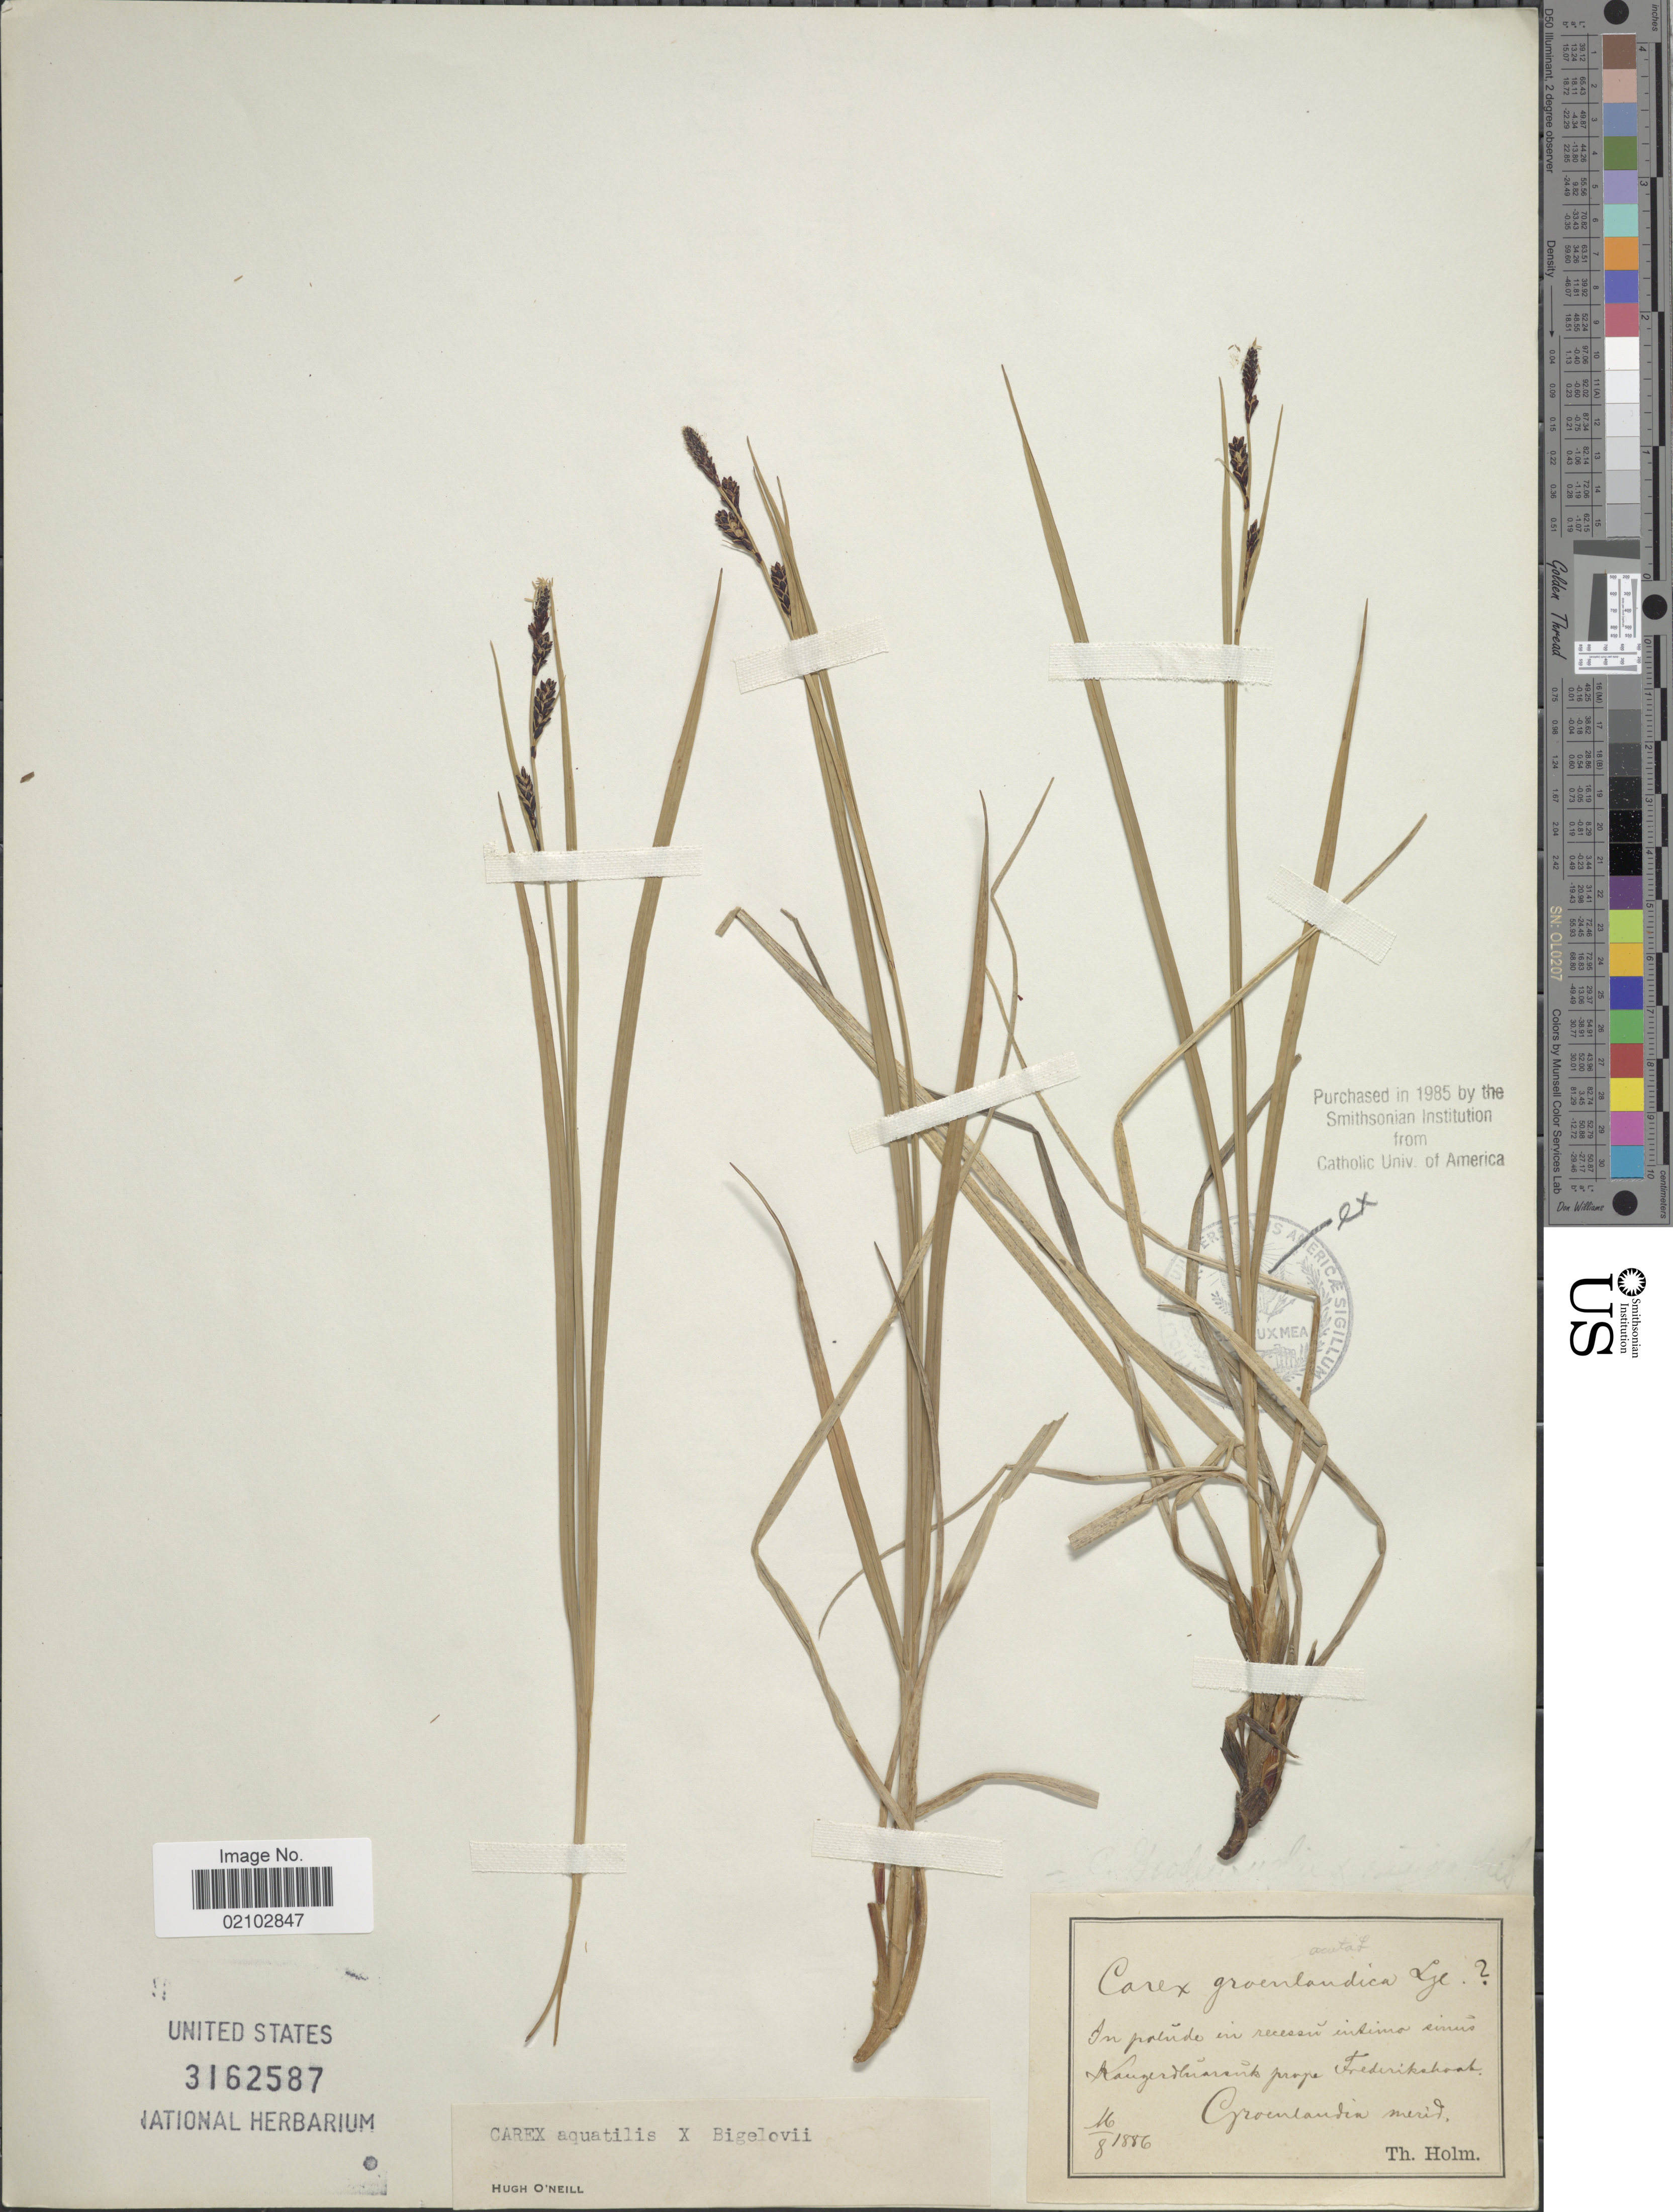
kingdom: Plantae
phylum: Tracheophyta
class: Liliopsida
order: Poales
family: Cyperaceae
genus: Carex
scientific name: Carex aquatilis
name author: Wahlenb.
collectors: T. Holm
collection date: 1886-08-16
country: Greenland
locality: Greenlandia merid., in palude in recessin intimo sinus Kangerdluarsuk prope Frederikshaab.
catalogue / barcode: US 3162587